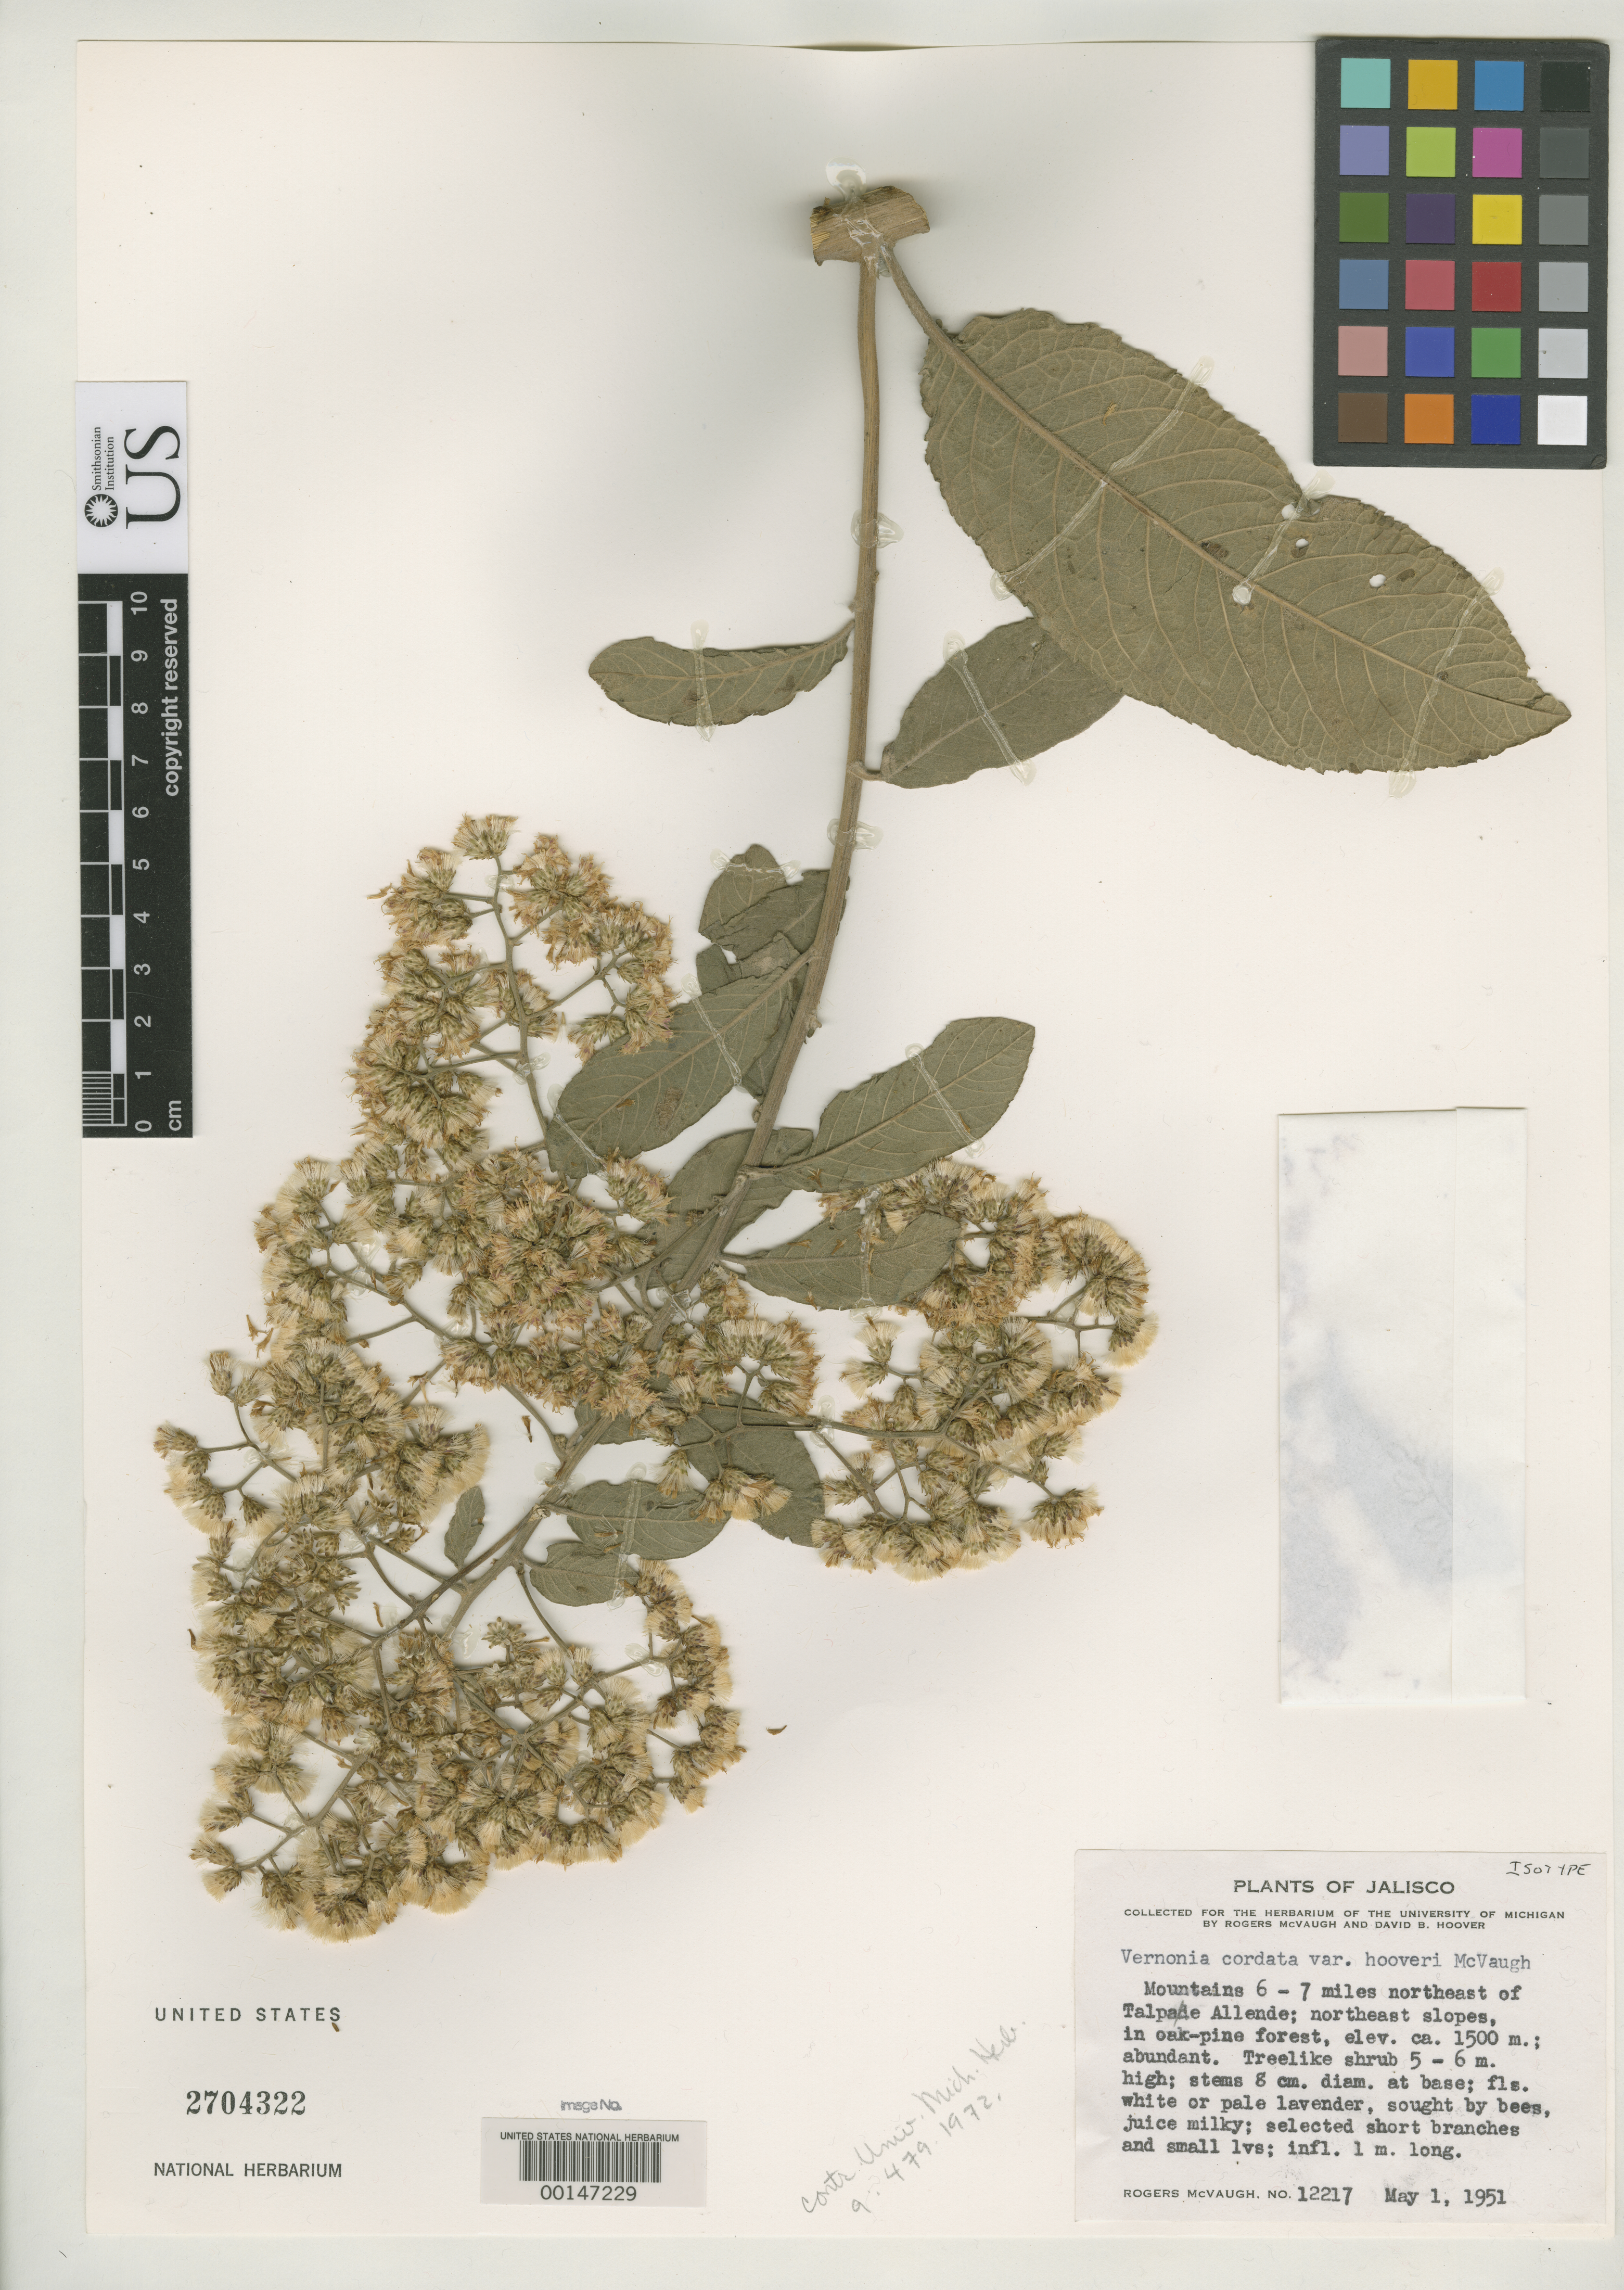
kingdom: Plantae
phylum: Tracheophyta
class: Magnoliopsida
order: Asterales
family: Asteraceae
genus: Vernonia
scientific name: Vernonia cordata var. hooveri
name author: McVaugh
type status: Isotype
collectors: R. McVaugh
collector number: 12217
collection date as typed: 01 May 1951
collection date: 1951-05-01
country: Mexico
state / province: Jalisco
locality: NE of Talpa de Allende.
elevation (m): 1500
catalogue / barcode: US 2704322